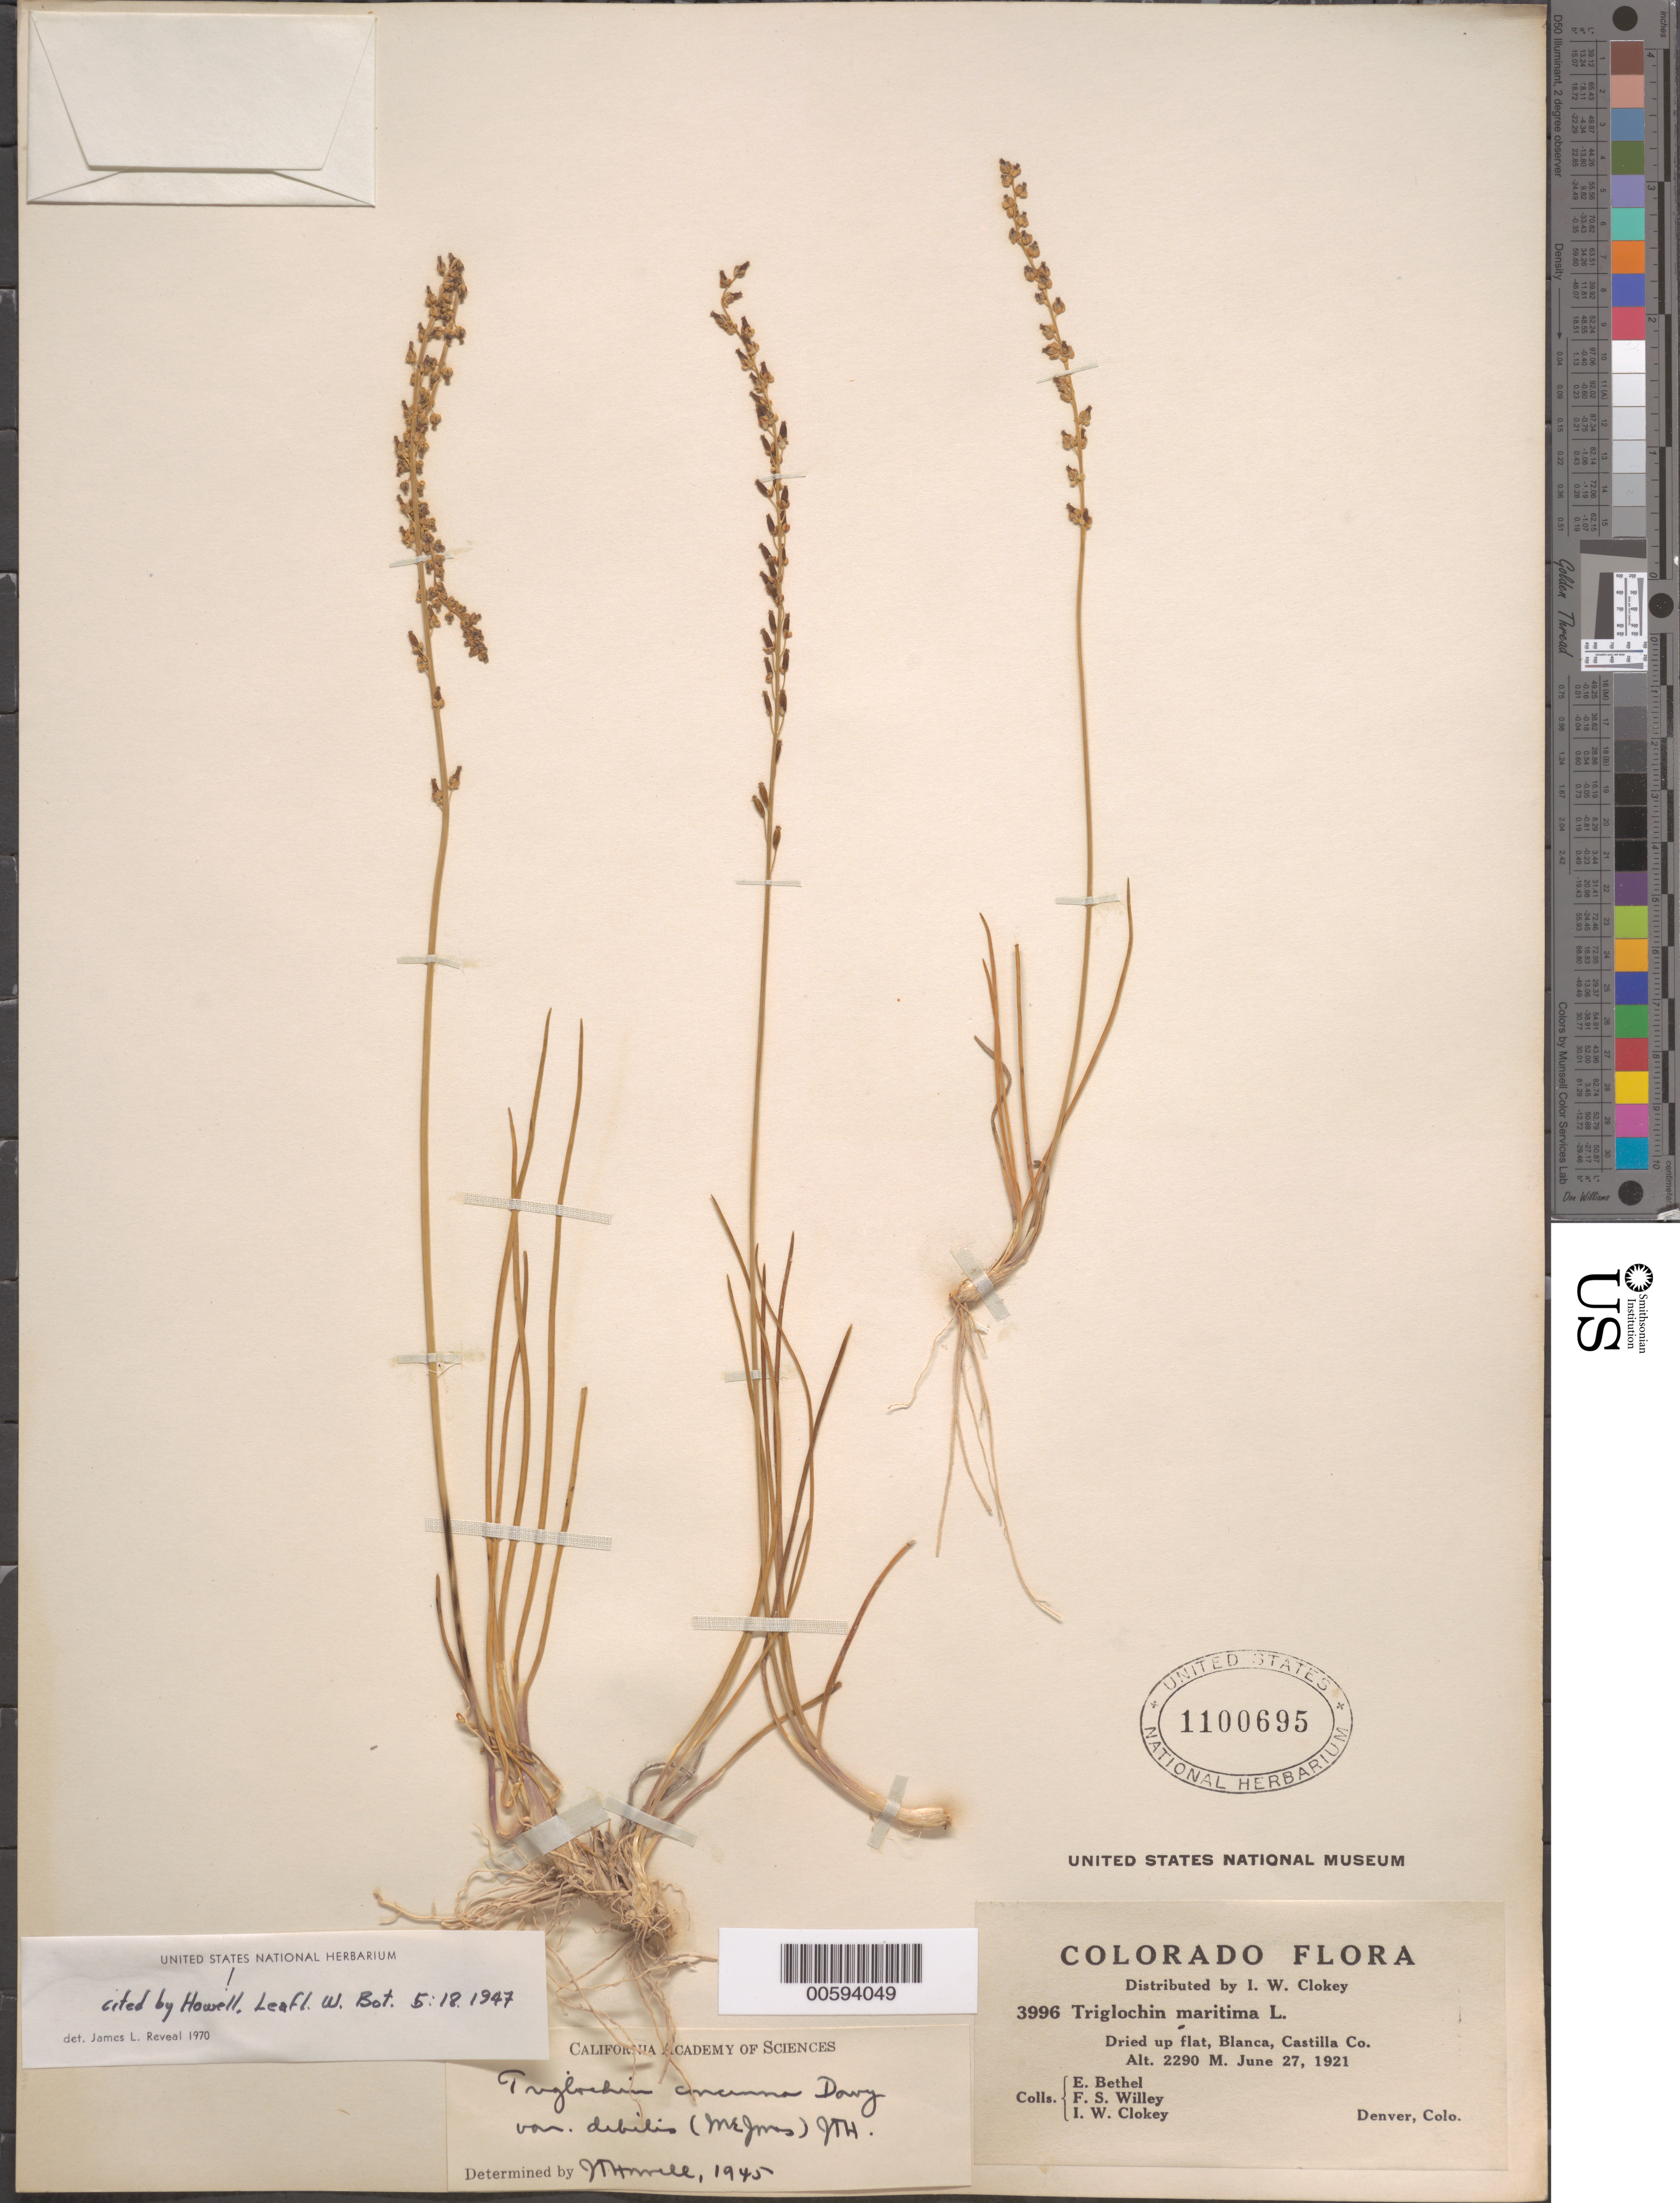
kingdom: Plantae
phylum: Tracheophyta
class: Liliopsida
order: Alismatales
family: Juncaginaceae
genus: Triglochin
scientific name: Triglochin concinna var. debilis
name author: (M.E. Jones) J.T. Howell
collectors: E. Bethel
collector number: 3996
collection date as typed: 27 Jun 1921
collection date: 1921-06-27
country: United States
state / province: Colorado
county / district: Castilla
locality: Blanca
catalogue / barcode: US 1100695